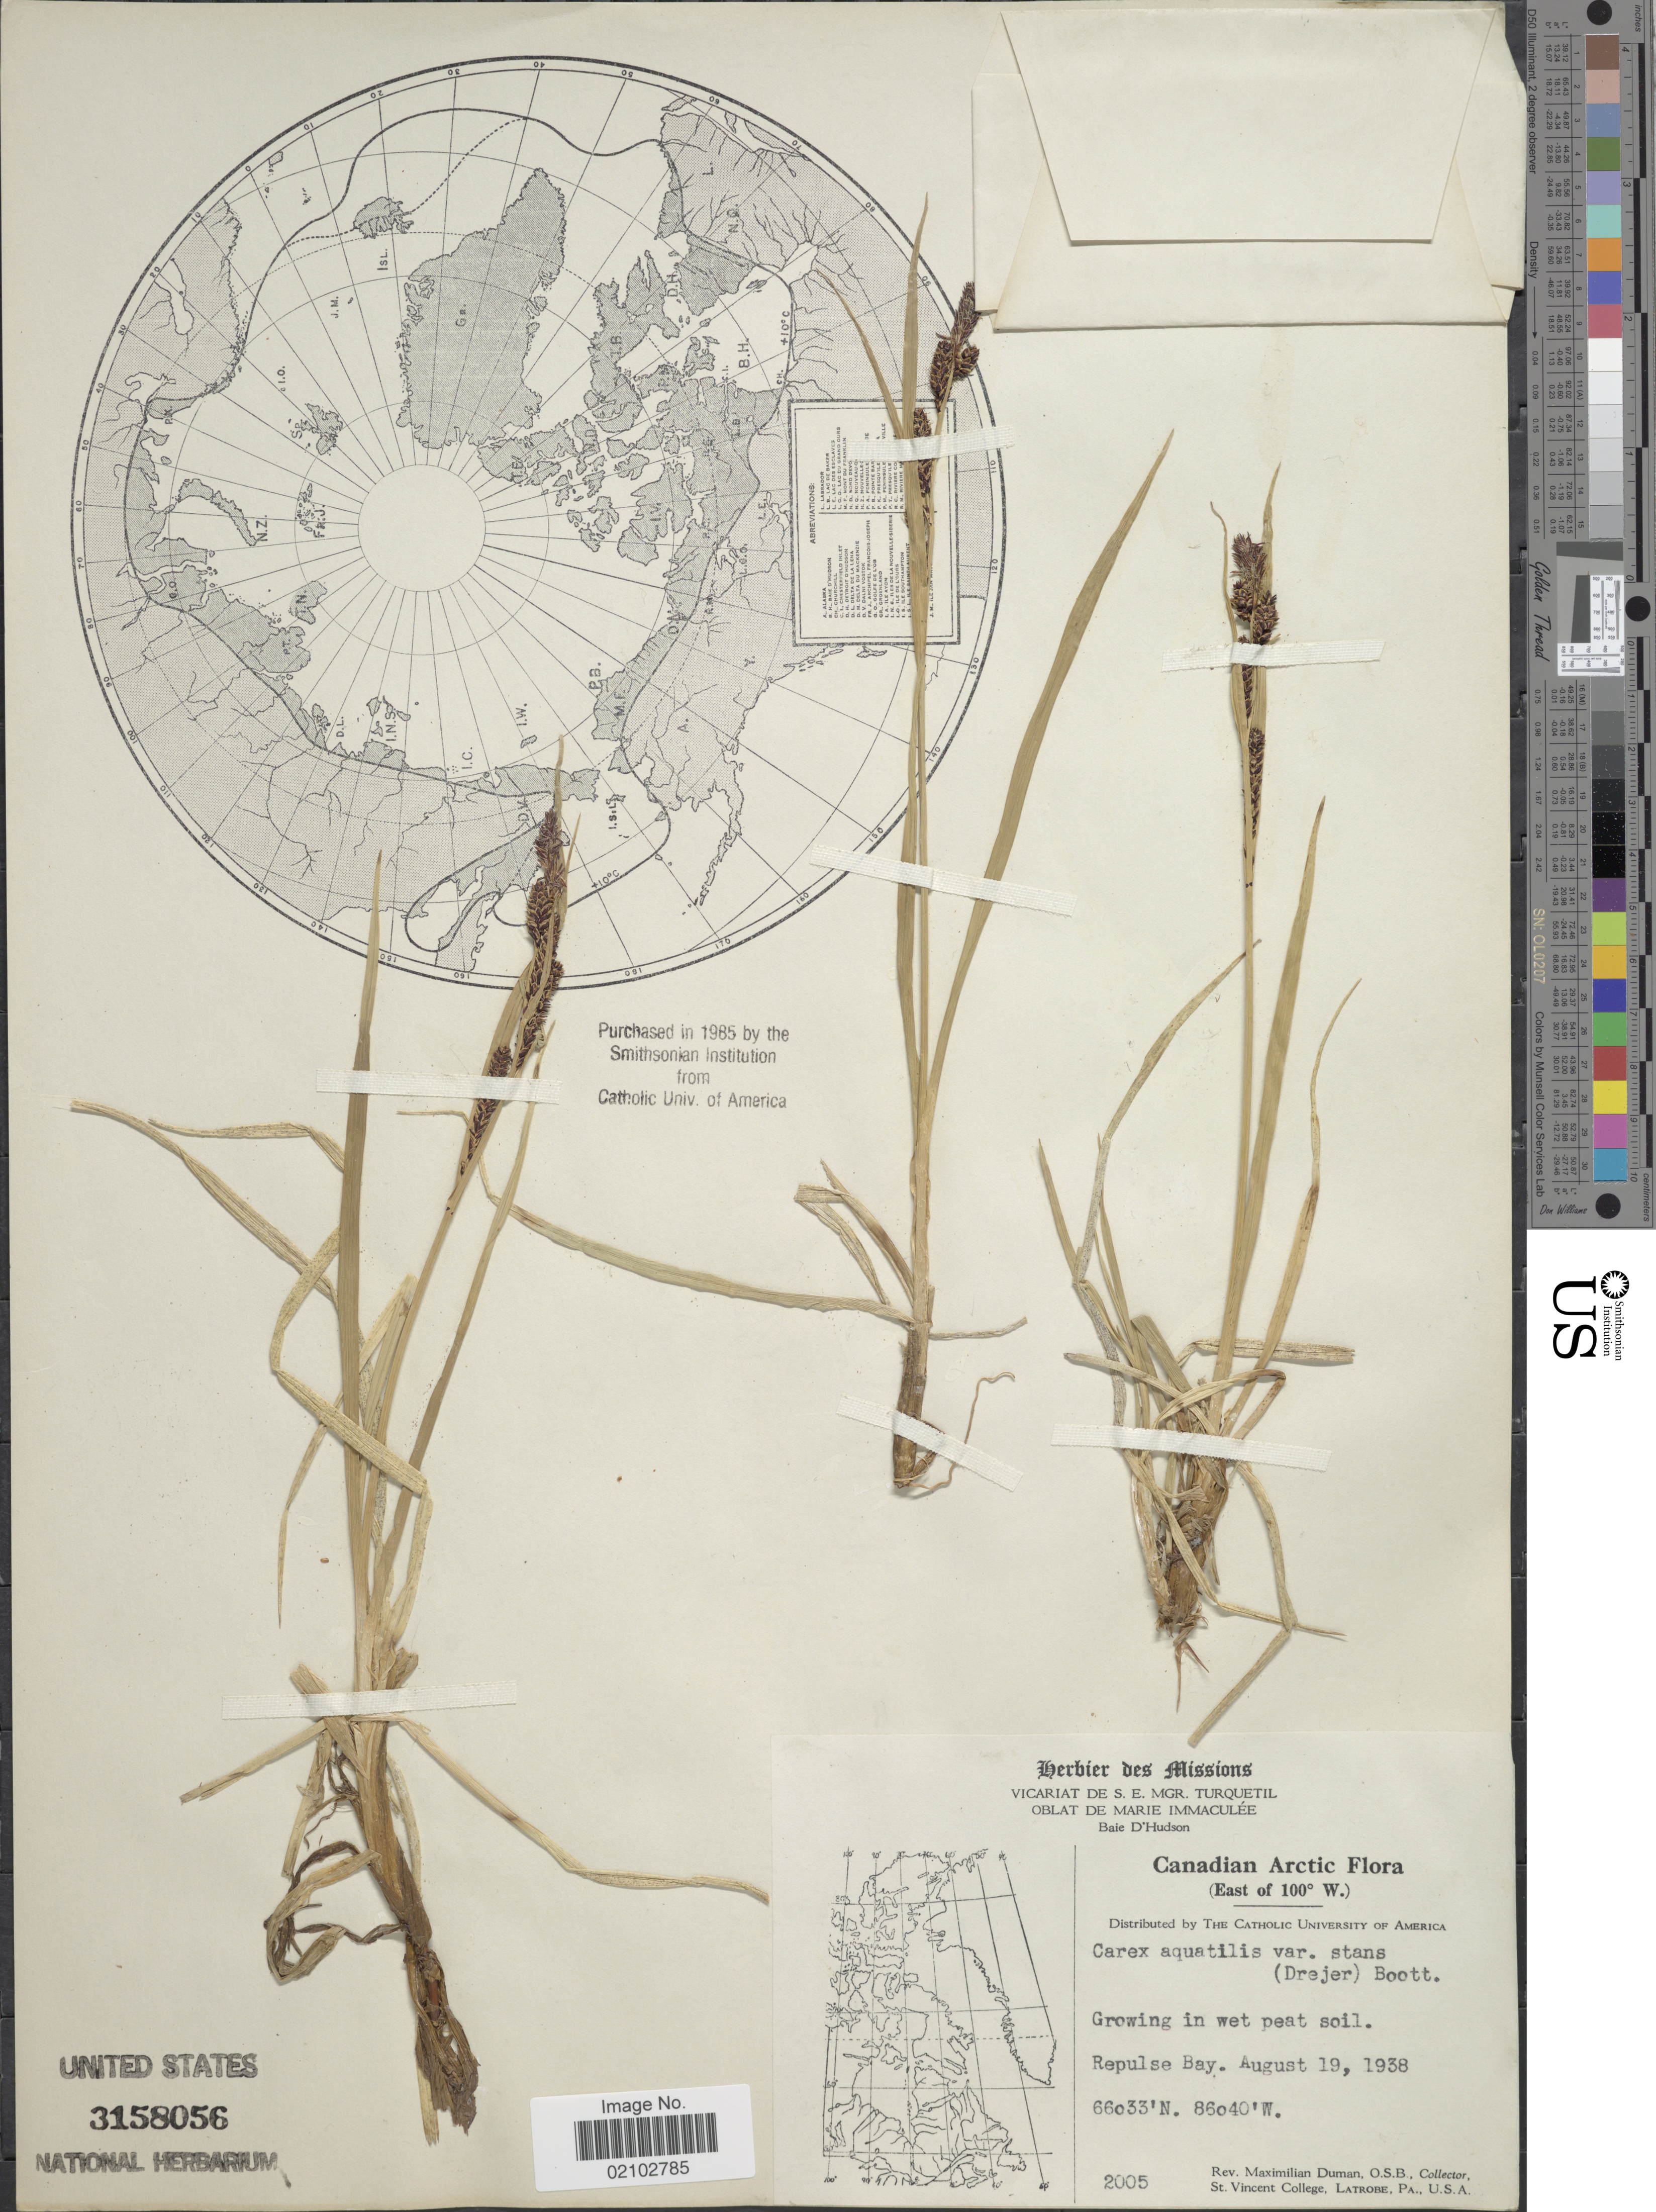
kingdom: Plantae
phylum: Tracheophyta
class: Liliopsida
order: Poales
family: Cyperaceae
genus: Carex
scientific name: Carex aquatilis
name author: Wahlenb.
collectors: M. Duman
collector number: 2005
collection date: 1938-08-19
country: Canada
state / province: Nunavut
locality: Canadian Arctic (East of 100 degrees W.), in wet peat soil, Repulse Bay.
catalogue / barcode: US 3158056